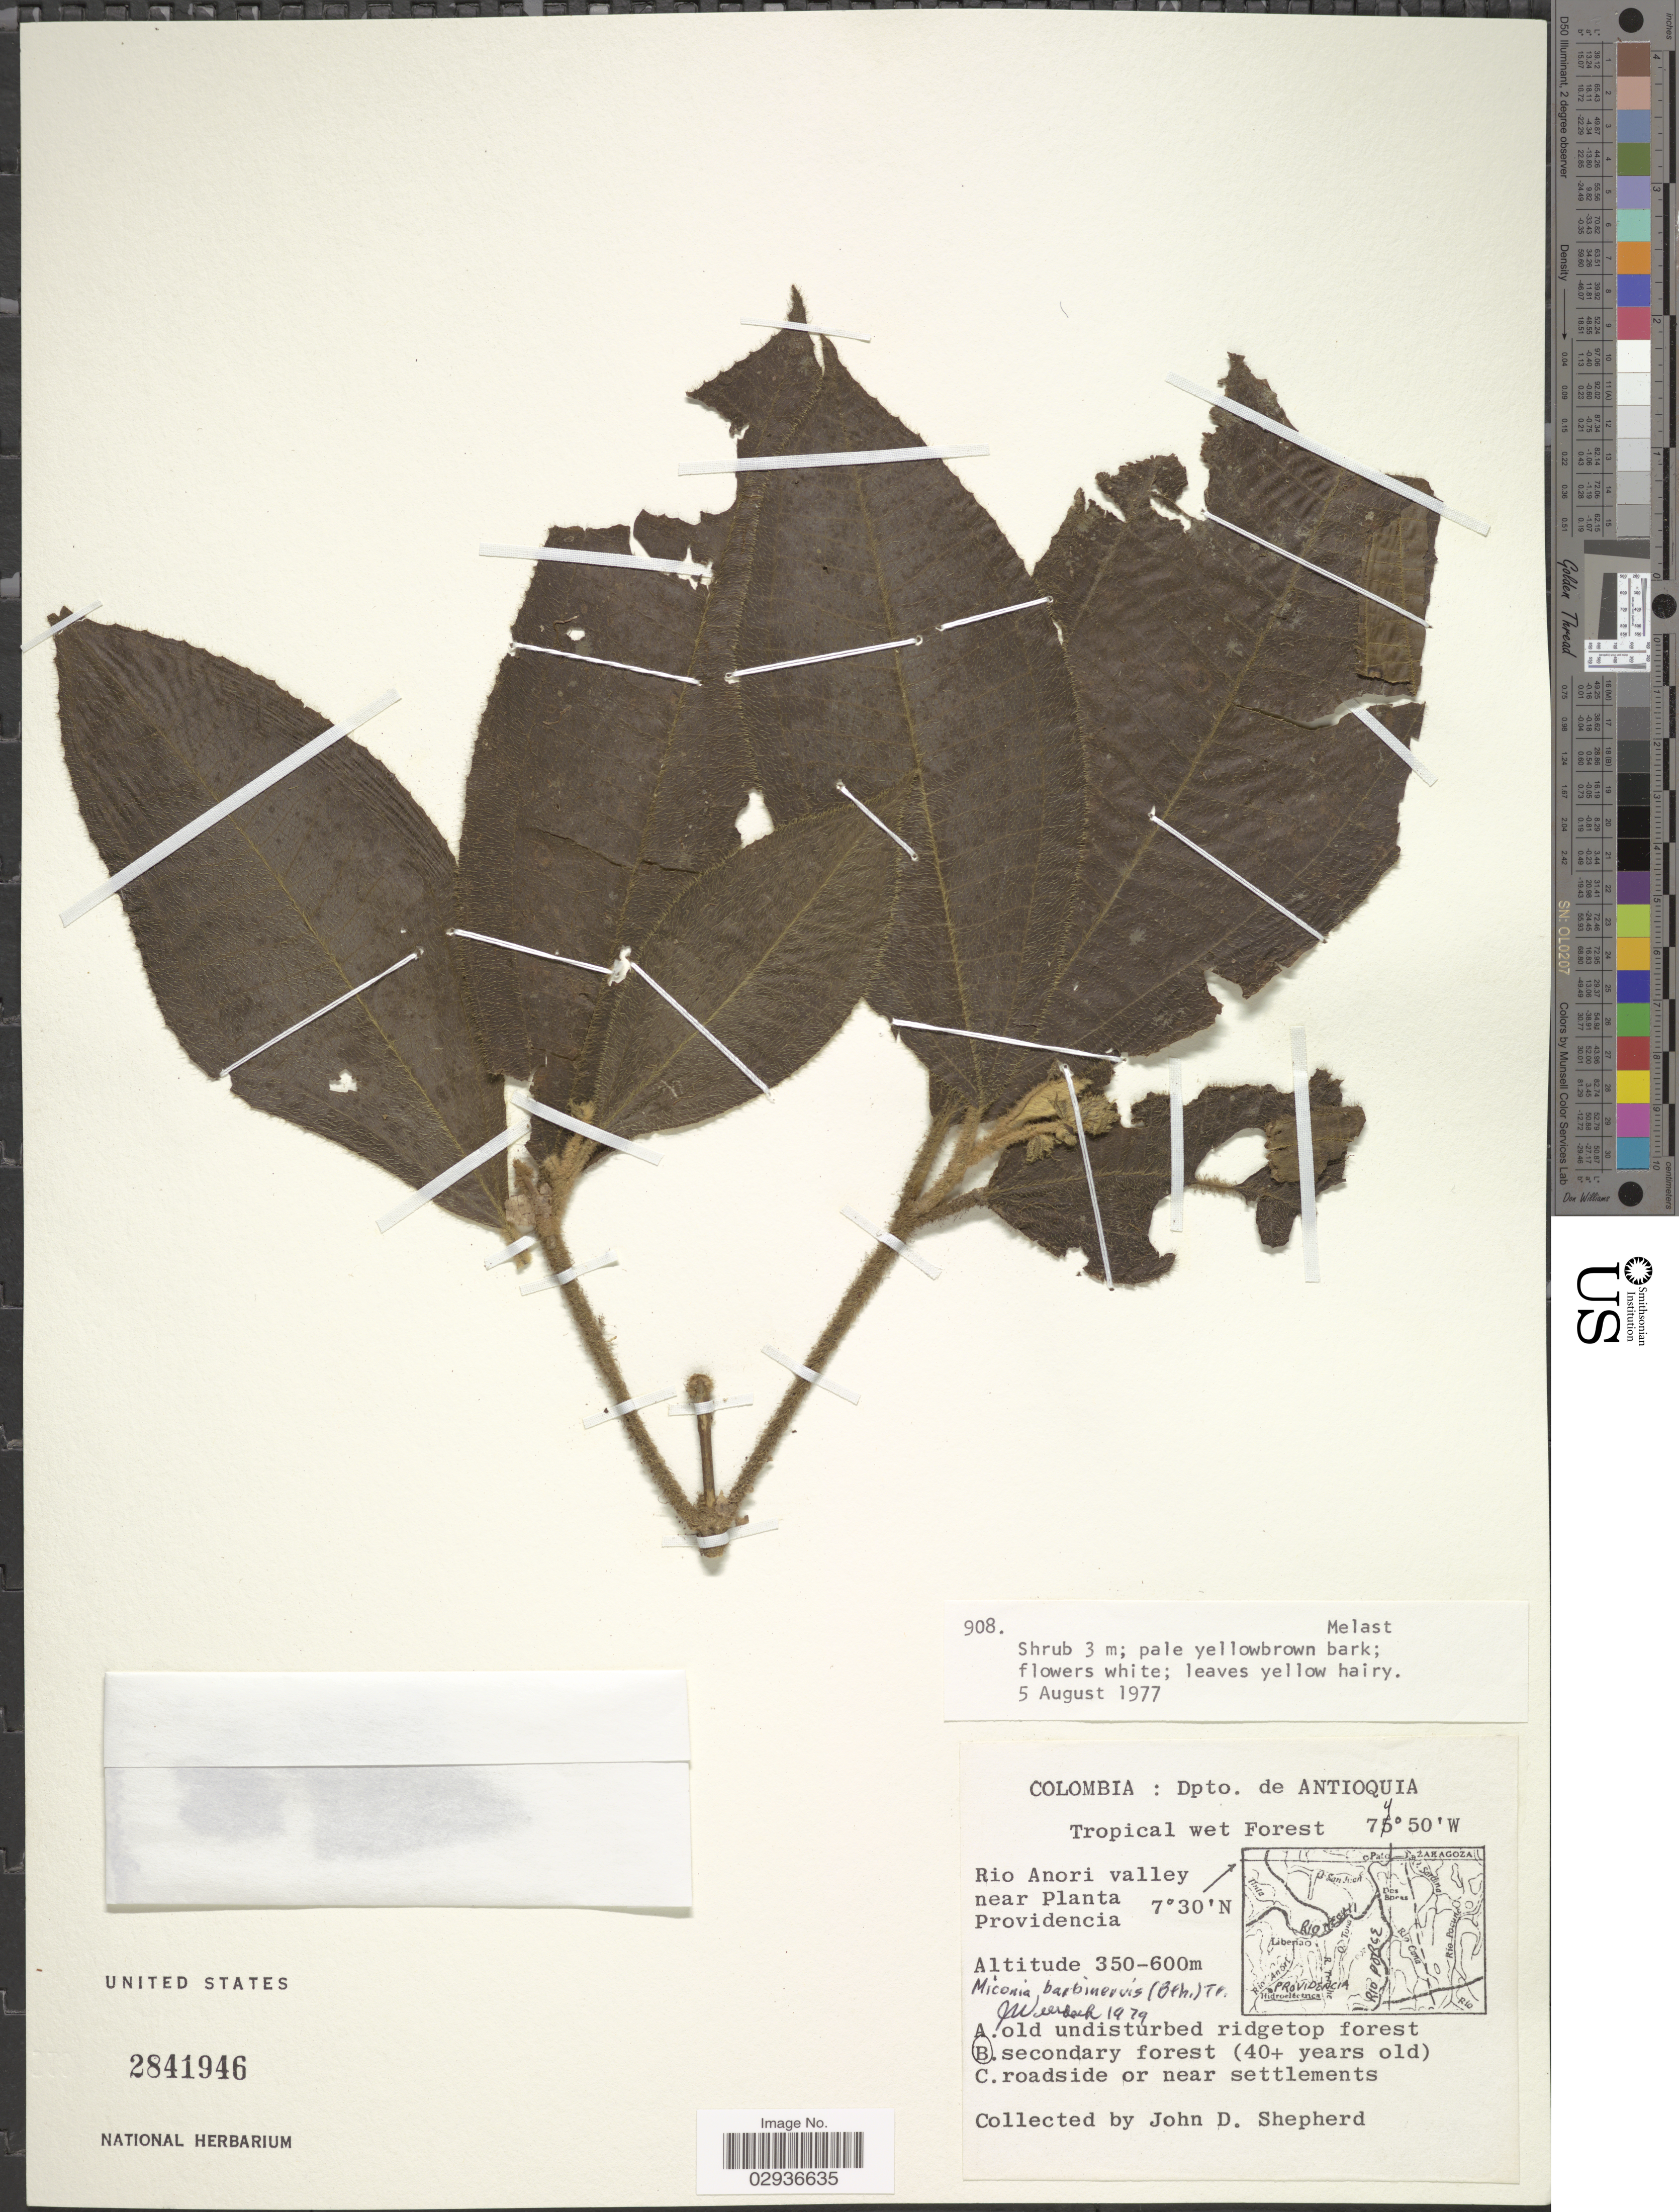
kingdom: Plantae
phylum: Tracheophyta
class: Magnoliopsida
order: Myrtales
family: Melastomataceae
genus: Miconia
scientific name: Miconia barbinervis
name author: (Benth.) Triana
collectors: J. D. Shepherd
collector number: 908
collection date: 1977-08-05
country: Colombia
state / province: Antioquia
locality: Dpto. Antioquia, Tropical wet Forest, Rio Anori valley near Planta, Providencia.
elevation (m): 350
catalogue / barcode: US 2841946